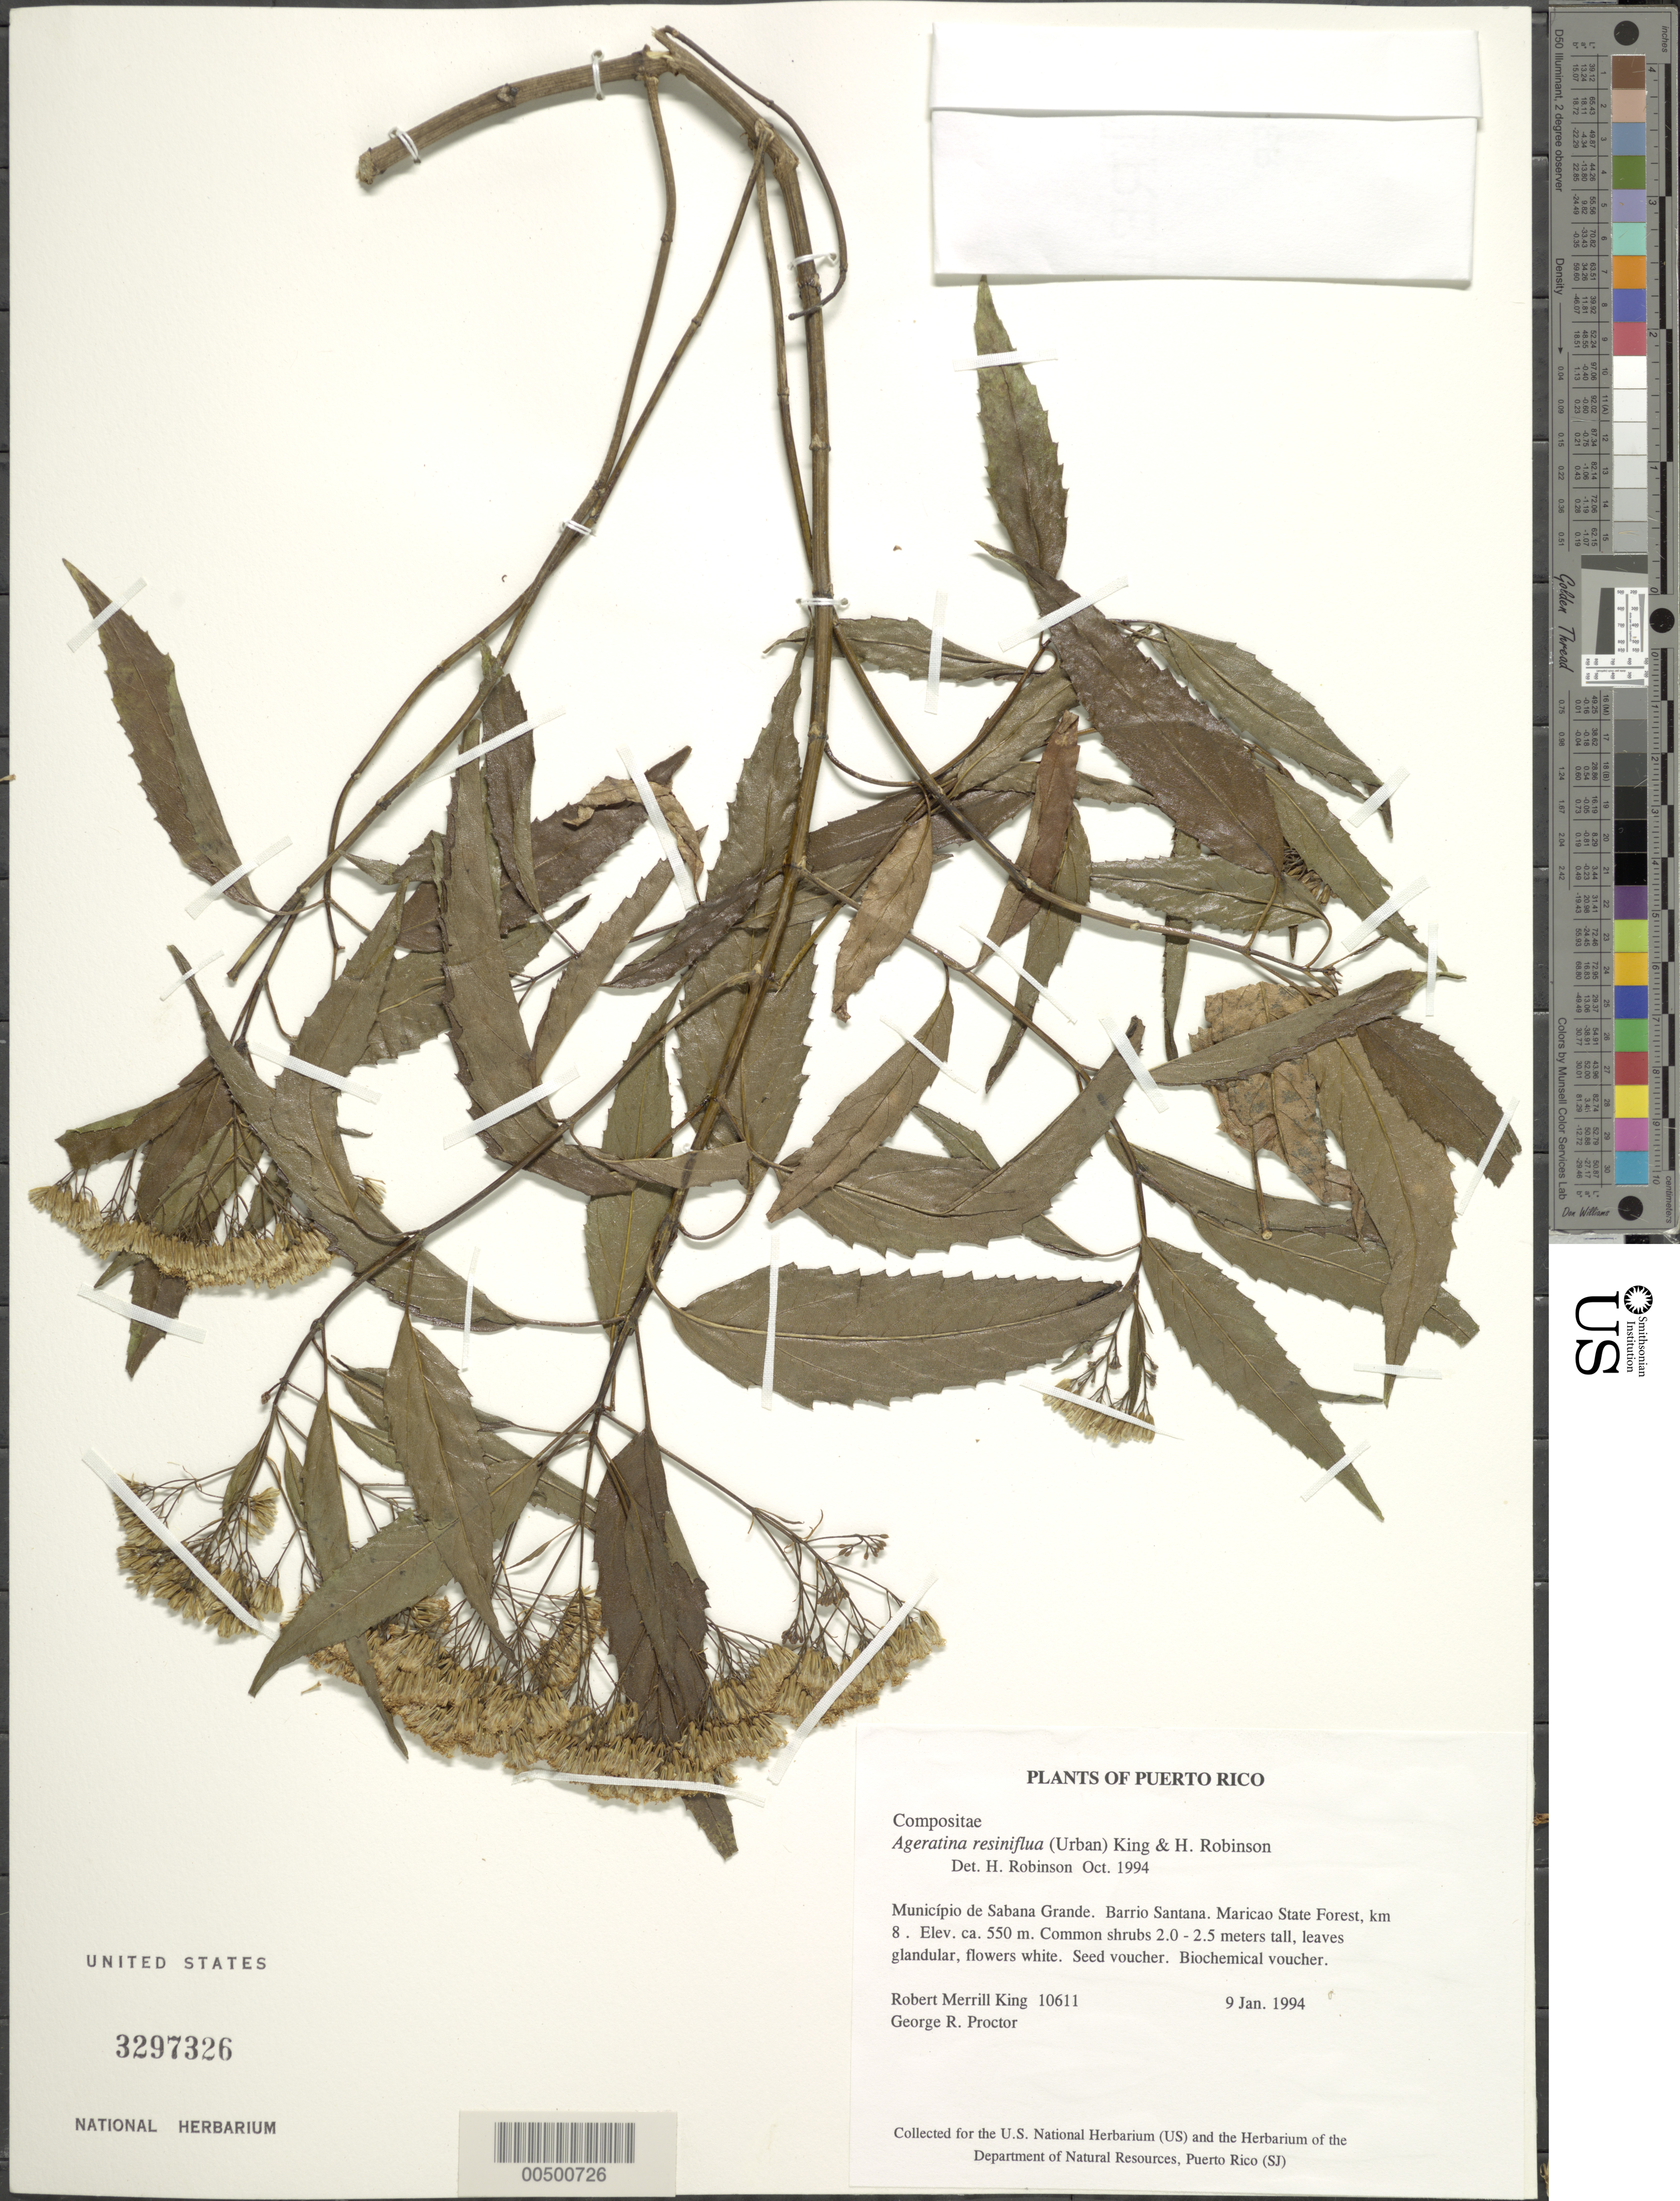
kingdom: Plantae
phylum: Tracheophyta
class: Magnoliopsida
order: Asterales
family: Asteraceae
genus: Ageratina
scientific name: Ageratina resiniflua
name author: (Urb.) R.M. King & H. Rob.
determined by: Robinson, Harold E., (US)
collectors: R. M. King & G. Proctor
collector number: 10611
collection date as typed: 09 Jan 1994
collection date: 1994-01-09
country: Puerto Rico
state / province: Sabana Grande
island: Greater Antilles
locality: Barrio Santana. Maricao State Forest, km 8, Sabana Grande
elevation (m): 550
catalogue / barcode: US 3297326